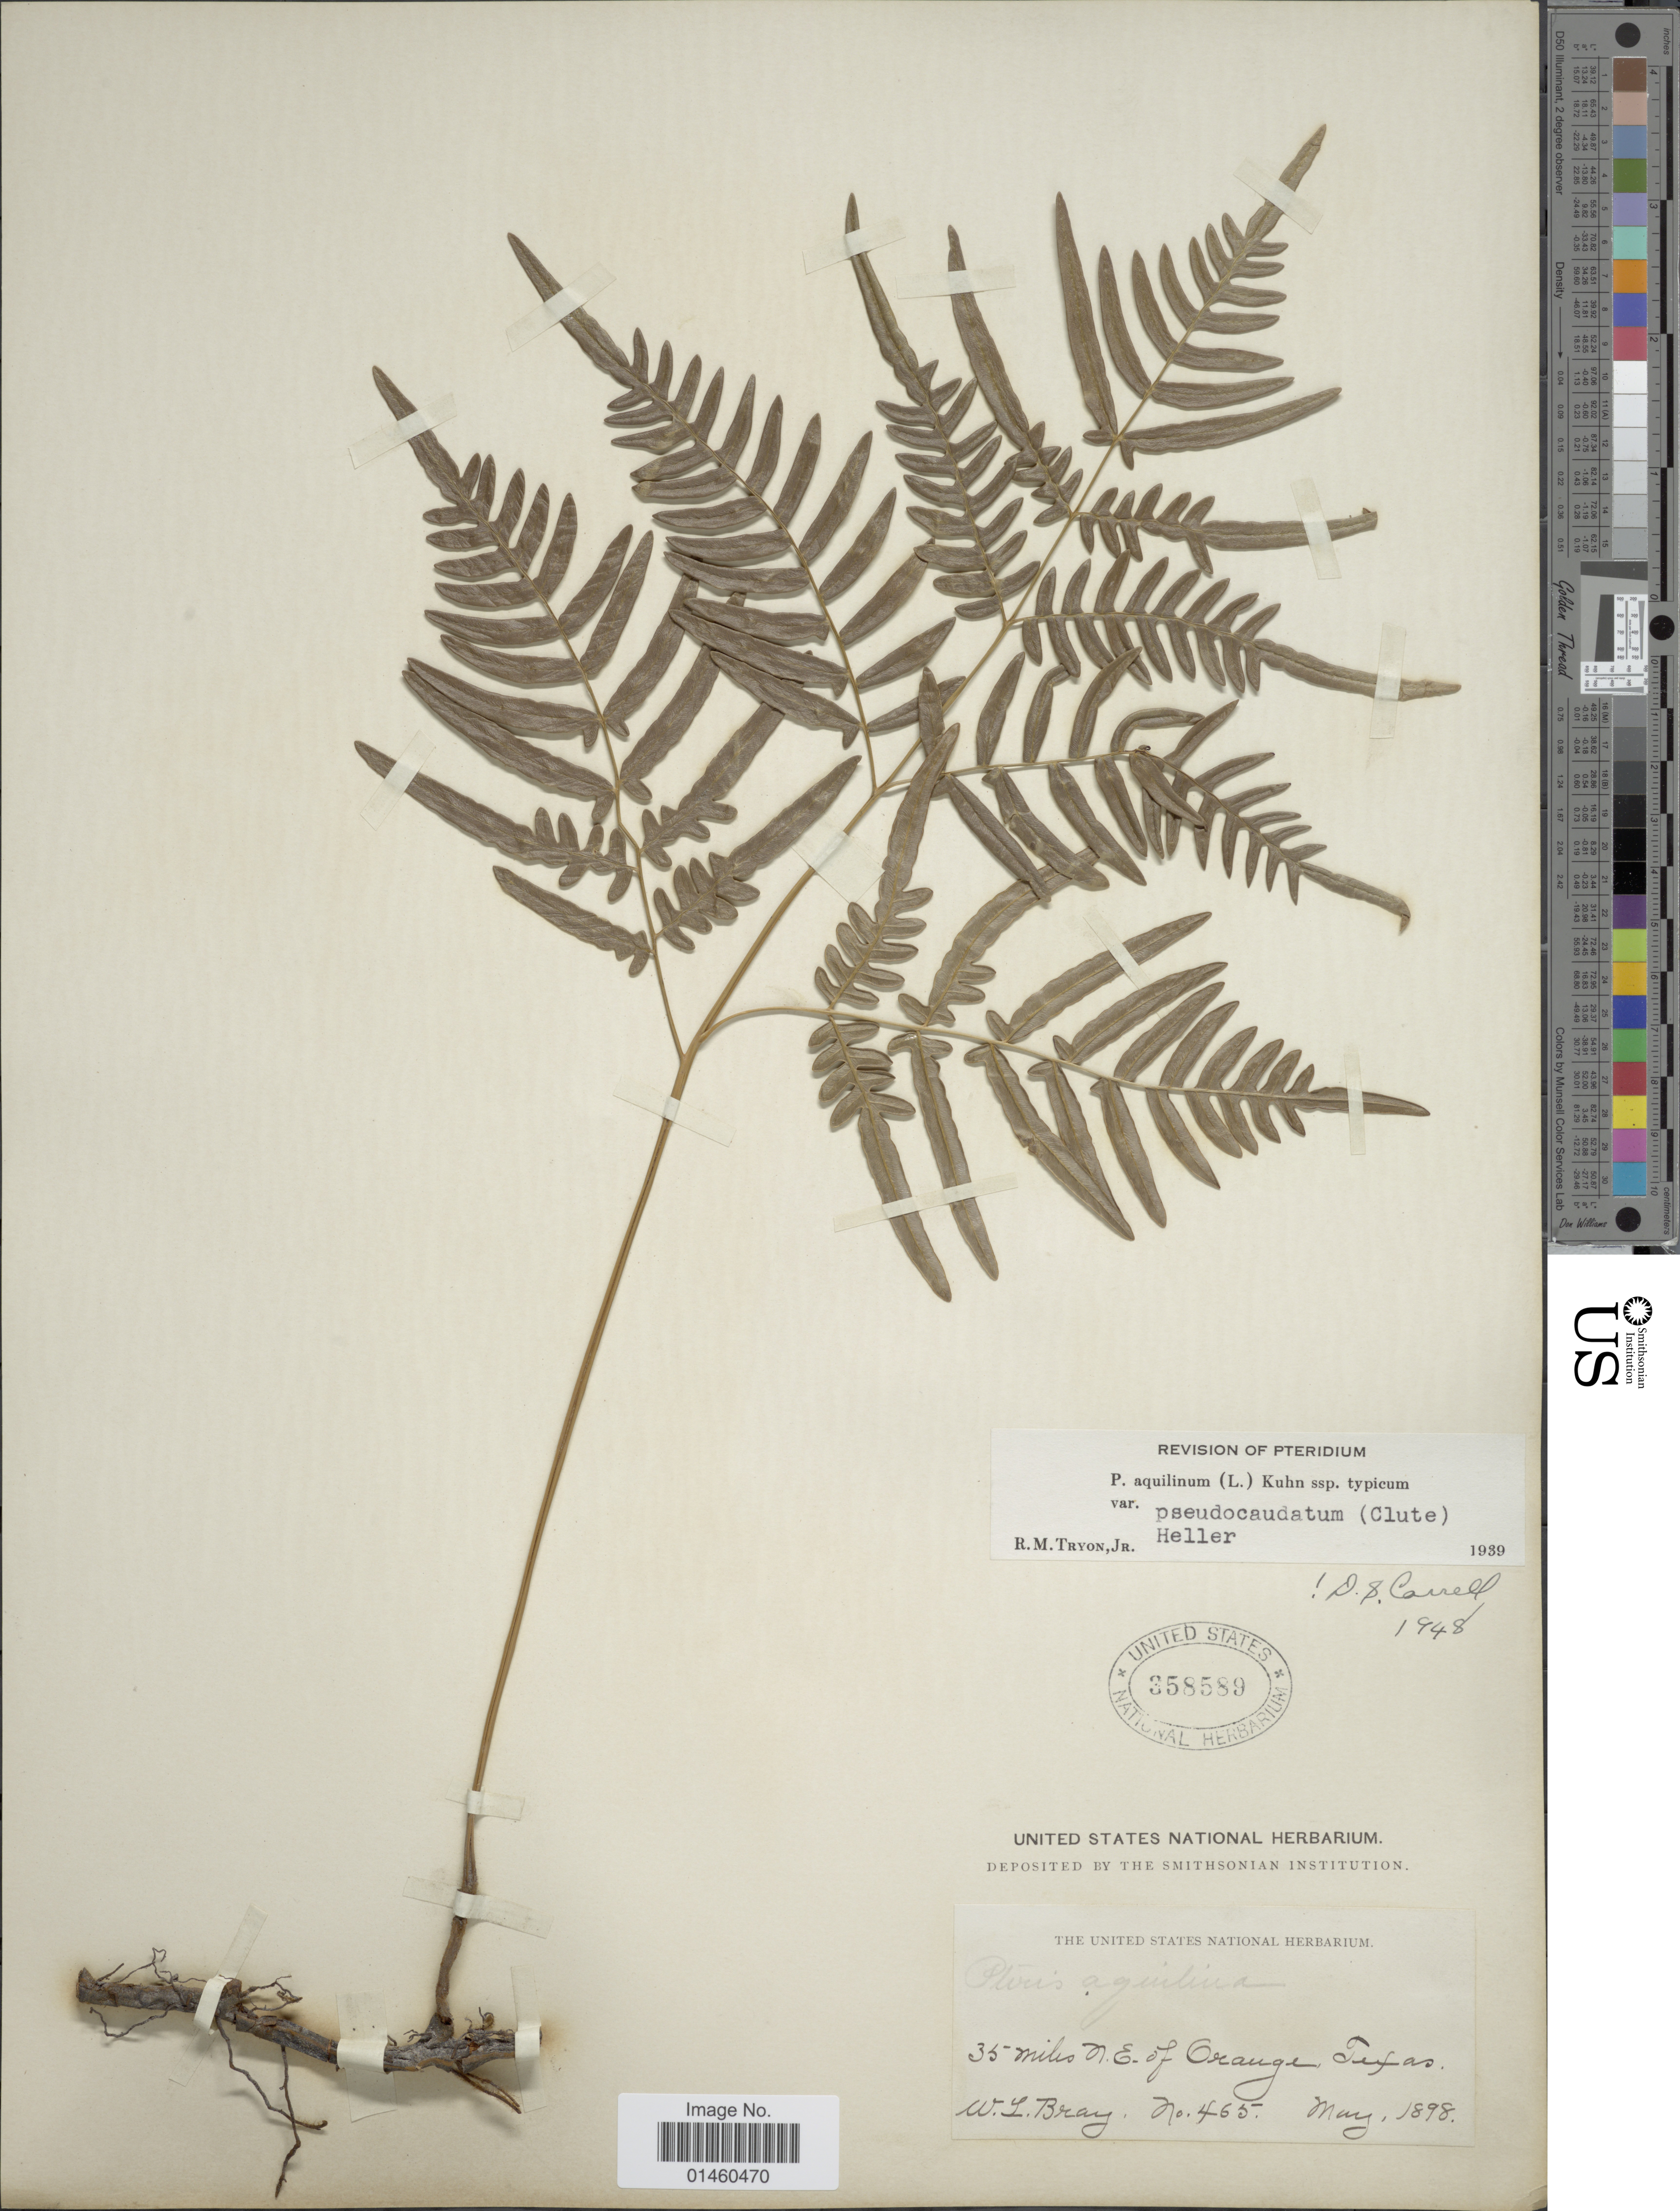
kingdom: Plantae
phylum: Tracheophyta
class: Polypodiopsida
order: Polypodiales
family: Dennstaedtiaceae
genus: Pteridium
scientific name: Pteridium aquilinum var. pseudocaudatum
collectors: W. L. Bray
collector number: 465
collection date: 1898-05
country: United States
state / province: Texas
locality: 35 miles N.E. of Orange, Texas.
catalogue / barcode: US 358589